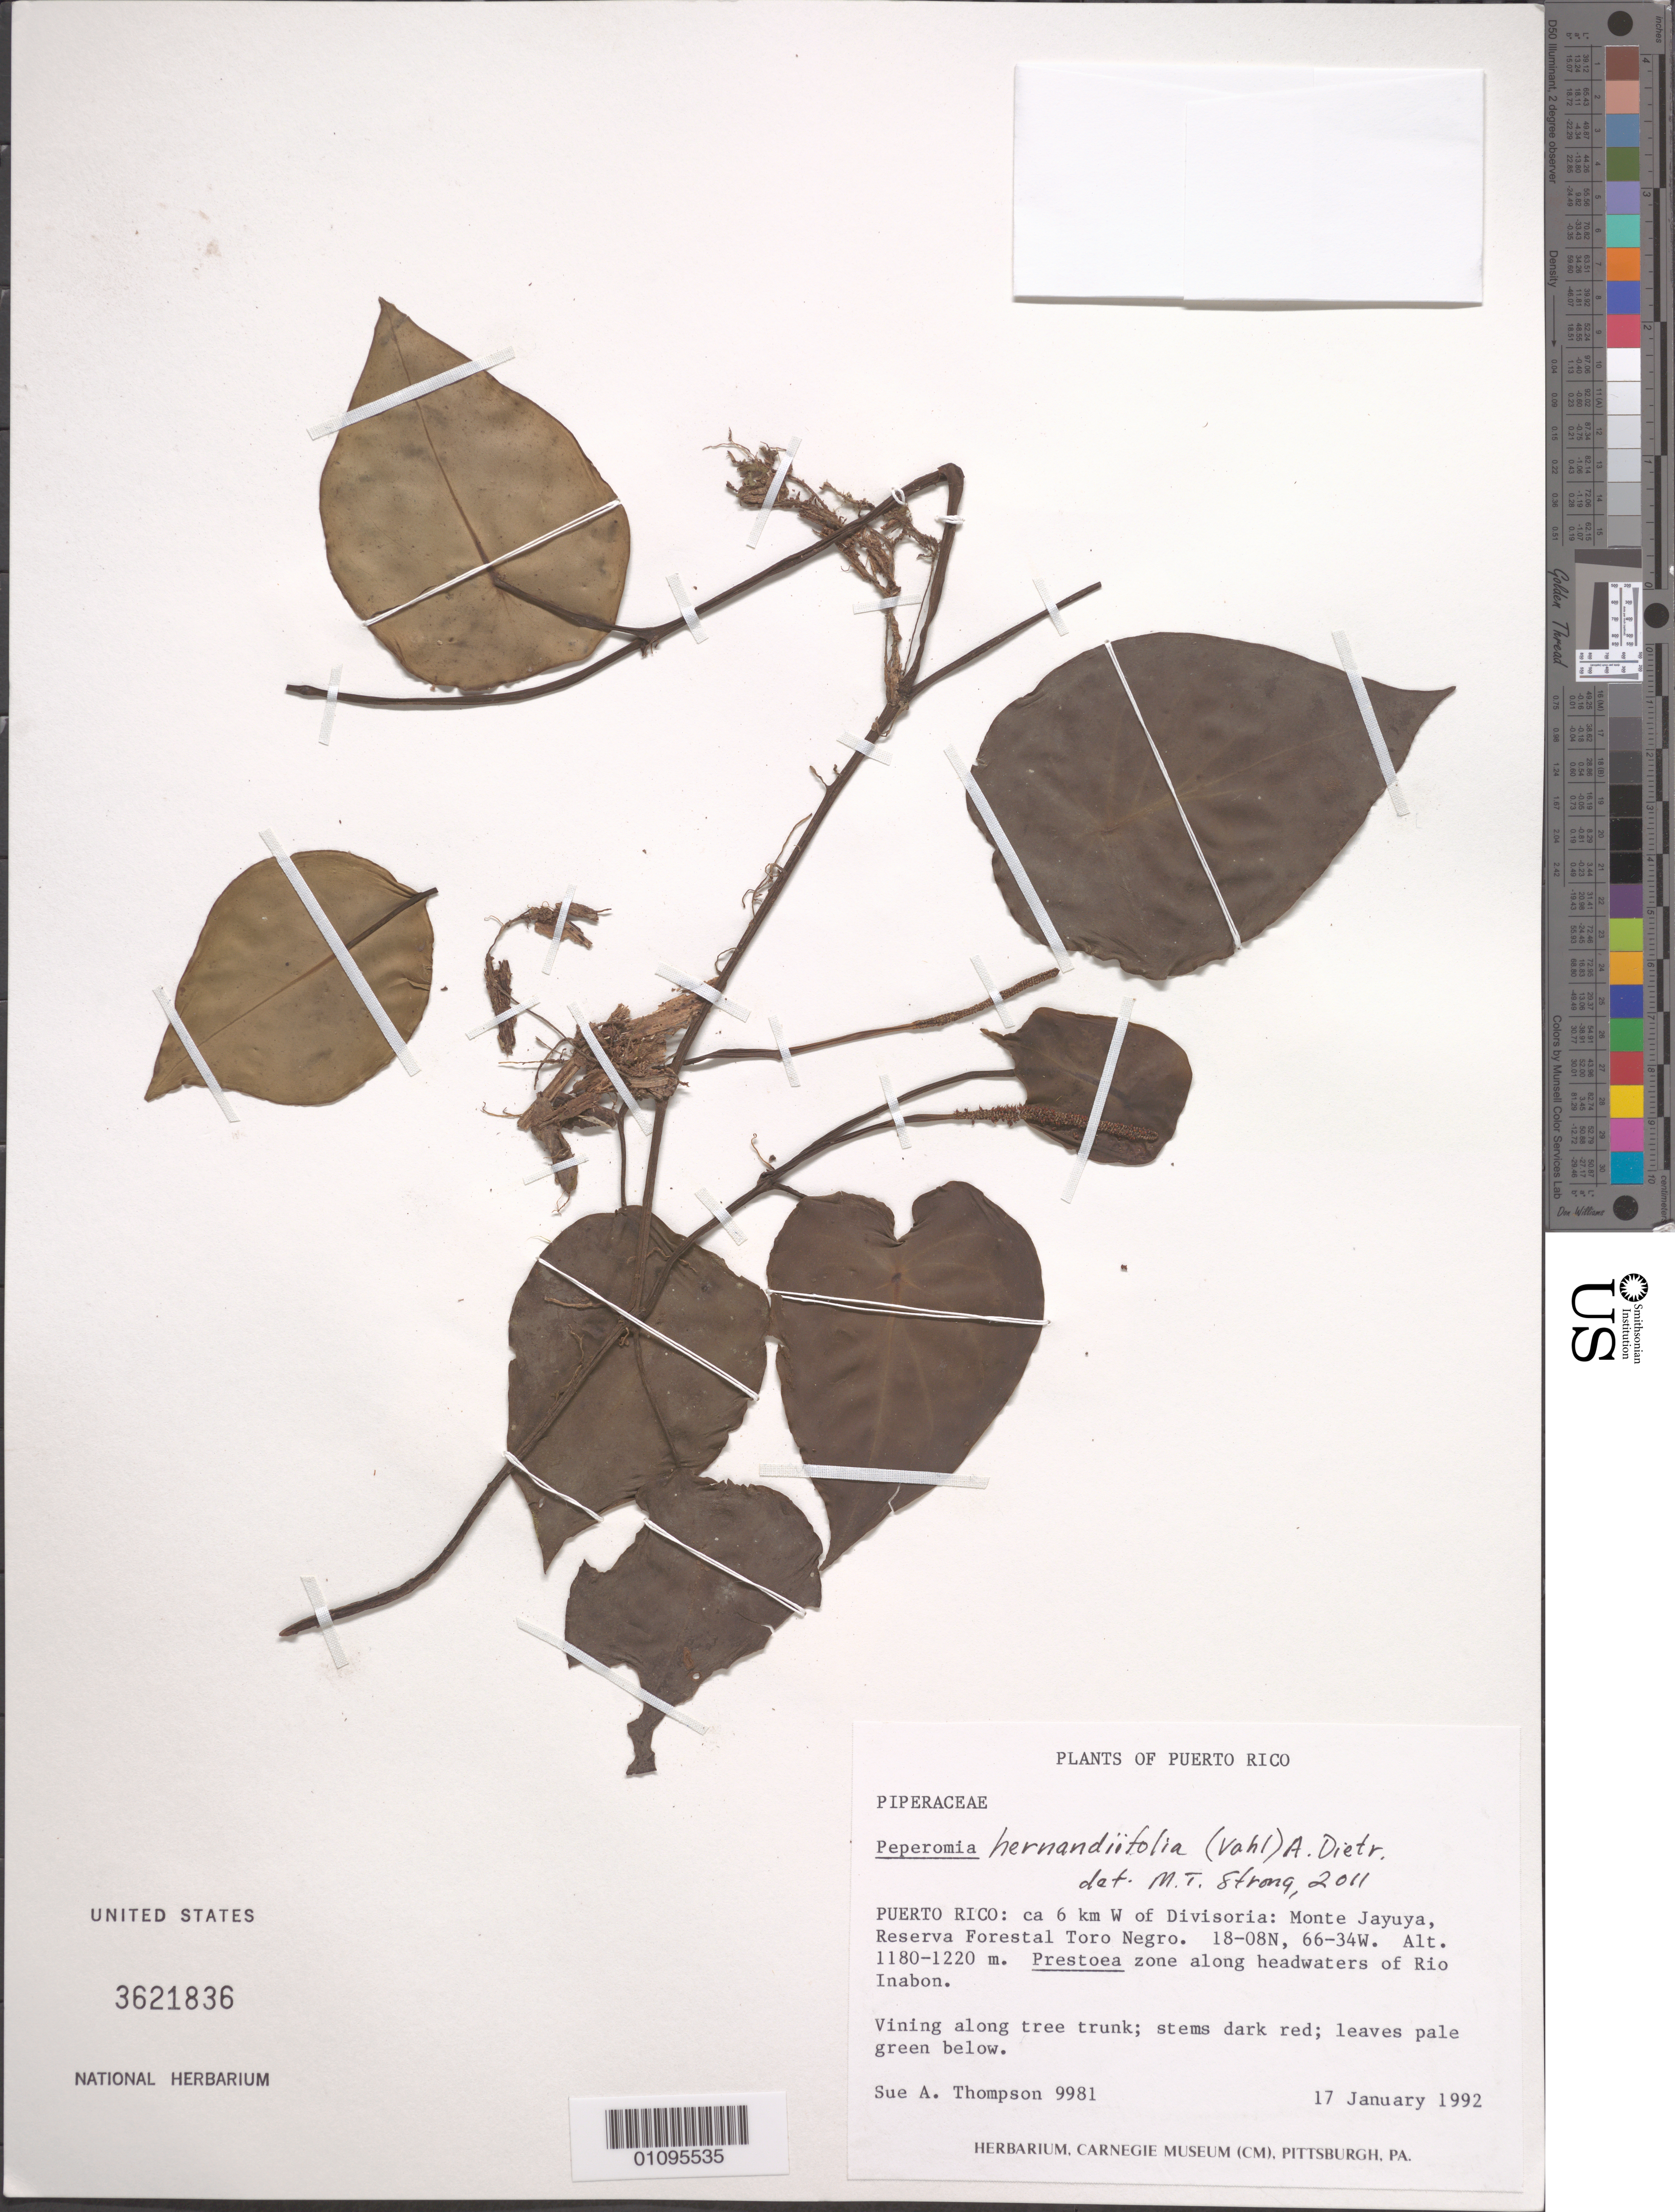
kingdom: Plantae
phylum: Tracheophyta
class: Magnoliopsida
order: Piperales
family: Piperaceae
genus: Peperomia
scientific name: Peperomia hernandiifolia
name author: (Vahl) A. Dietr.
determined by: Strong, M. T., (US), Smithsonian Institution - National Museum of Natural History (UNITED STATES)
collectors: S. A. Thompson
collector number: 9981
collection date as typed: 17 Jan 1992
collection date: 1992-01-17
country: Puerto Rico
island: Puerto Rico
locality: Monte Jayuya, Reserva Forestal Toro Negro, about 6 km W of Divisoria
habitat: Prestoea zone along headwaters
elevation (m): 1180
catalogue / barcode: US 3621836